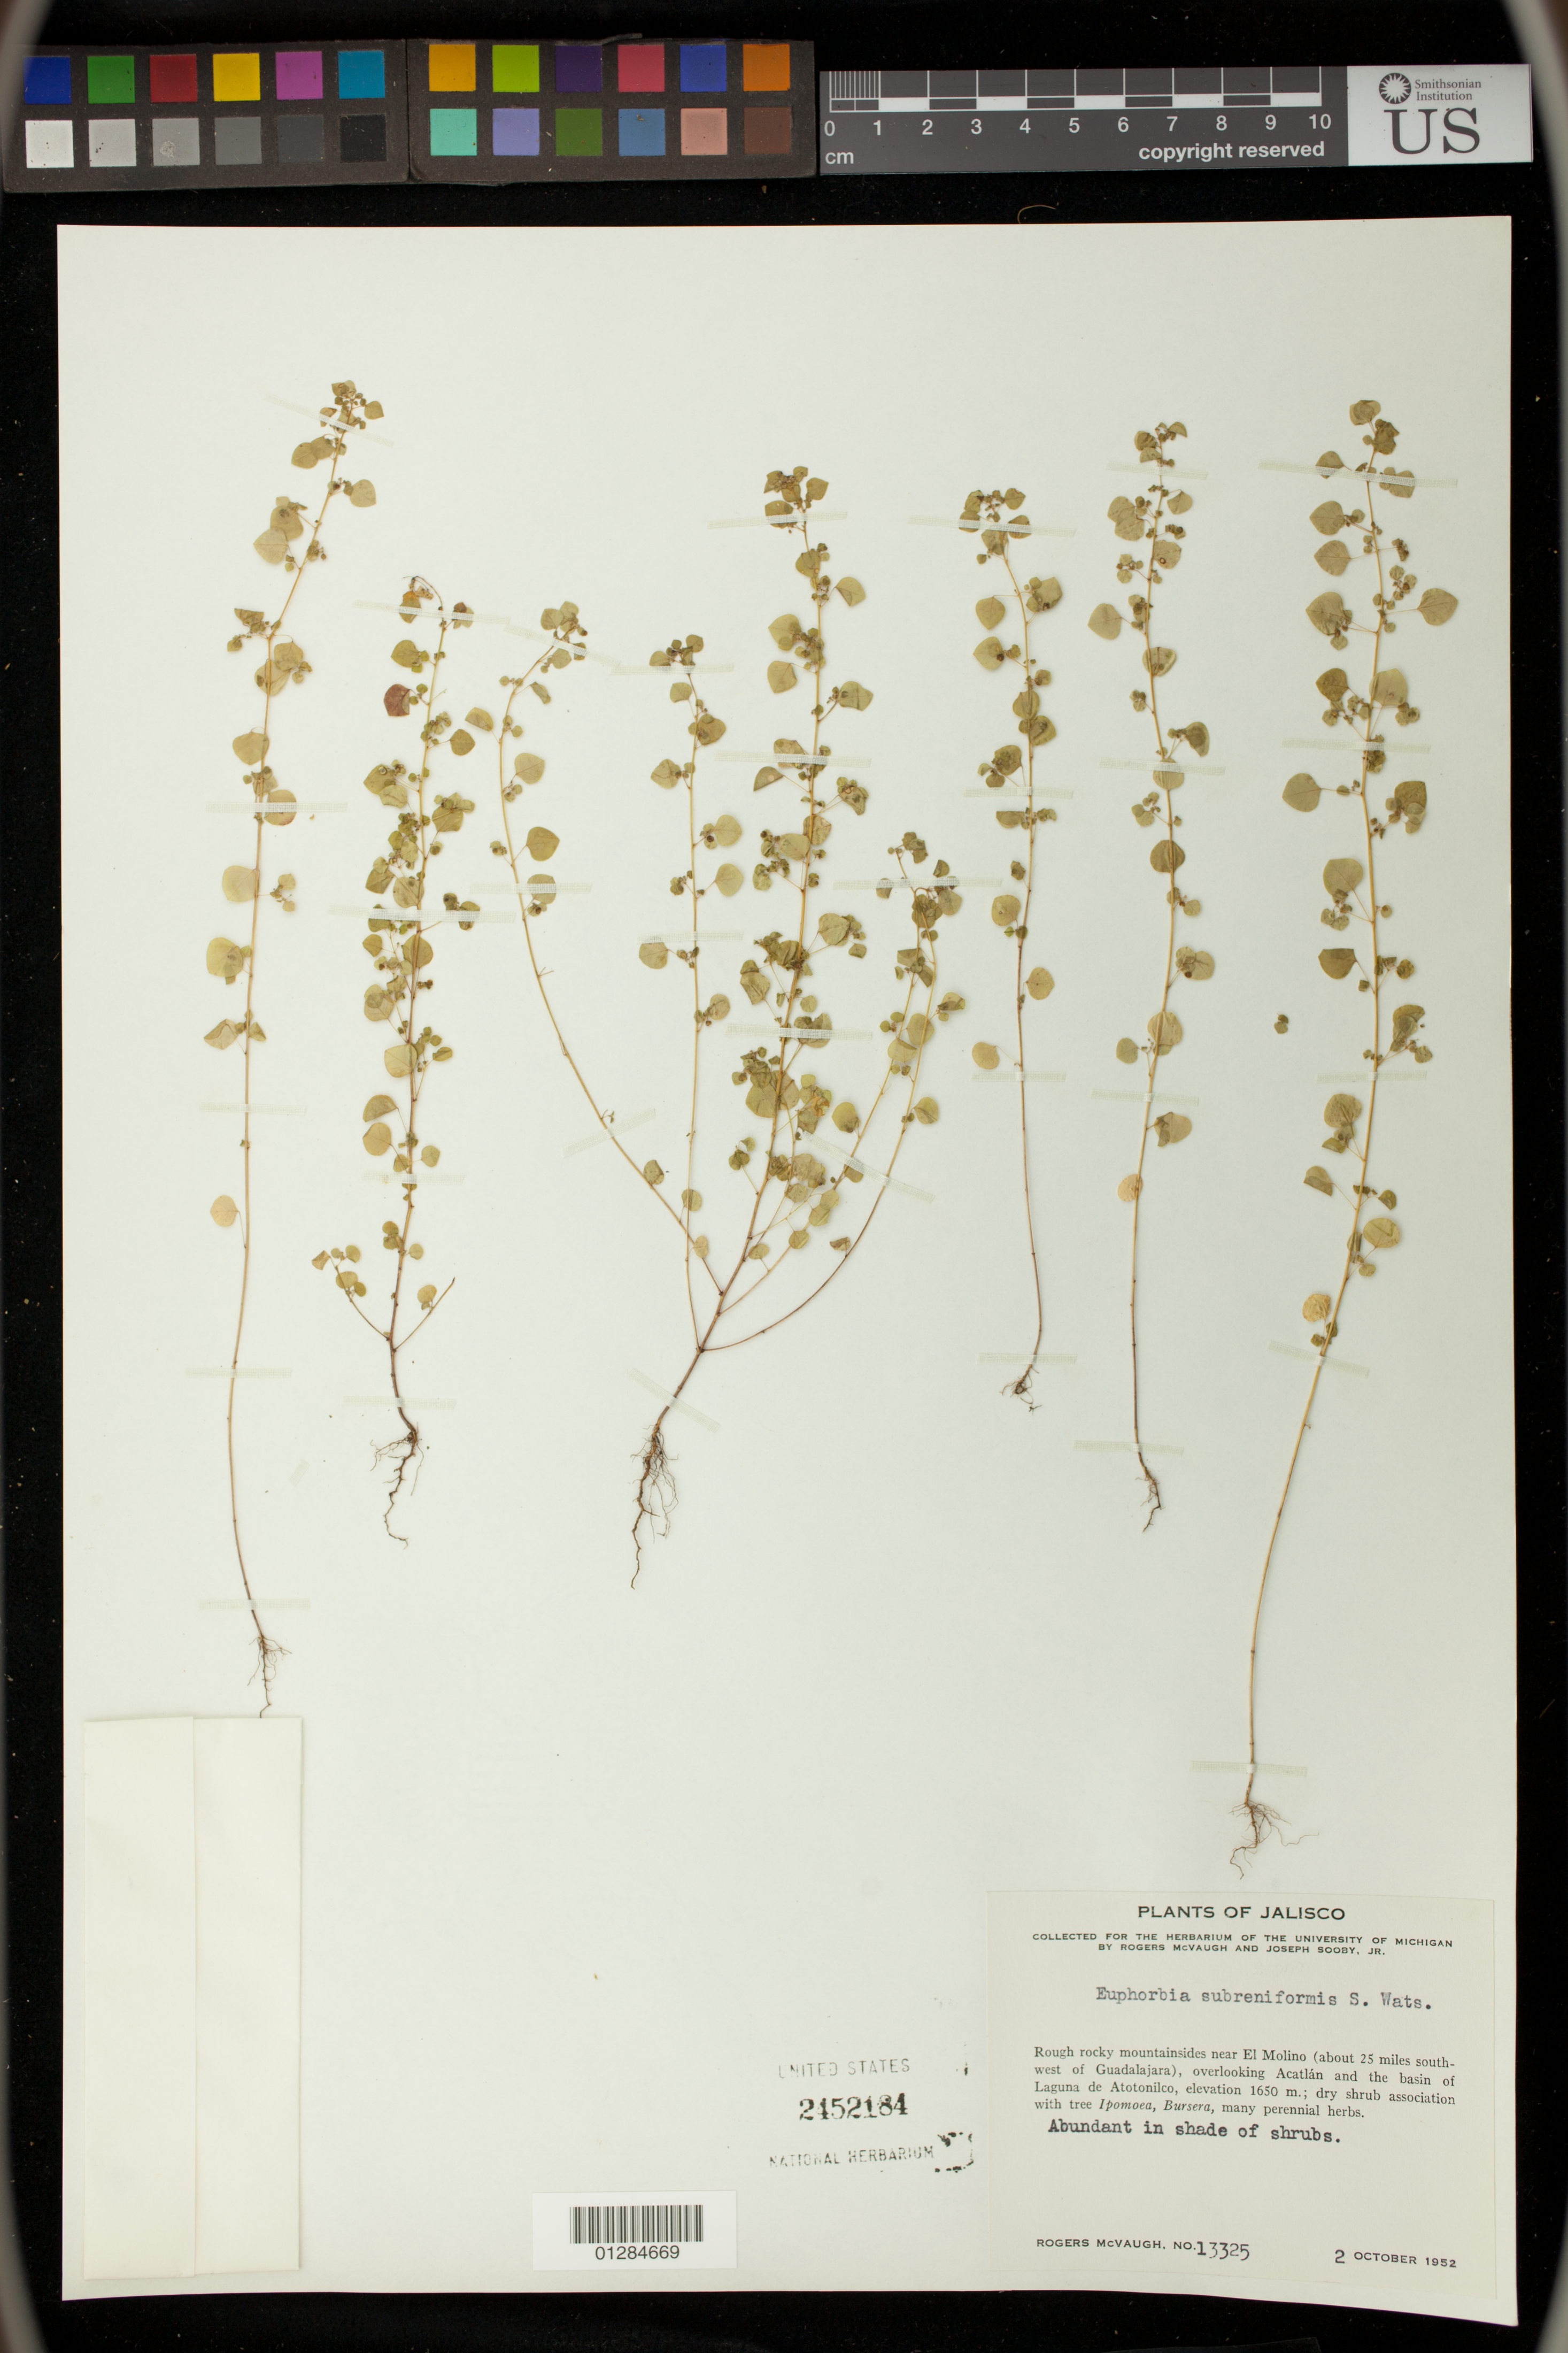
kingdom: Plantae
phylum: Tracheophyta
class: Magnoliopsida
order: Malpighiales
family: Euphorbiaceae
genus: Euphorbia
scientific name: Euphorbia fimbrilligera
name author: Mart.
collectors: R. McVaugh & J. Sooby Jr.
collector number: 13325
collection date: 1952-10-02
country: Mexico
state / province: Jalisco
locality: Rough rocky mountains near El Molino (about 25 miles SW of Guadalajara) overlooking Acatlan and the basin of Laguna de Atotonilco.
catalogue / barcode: US 2452184